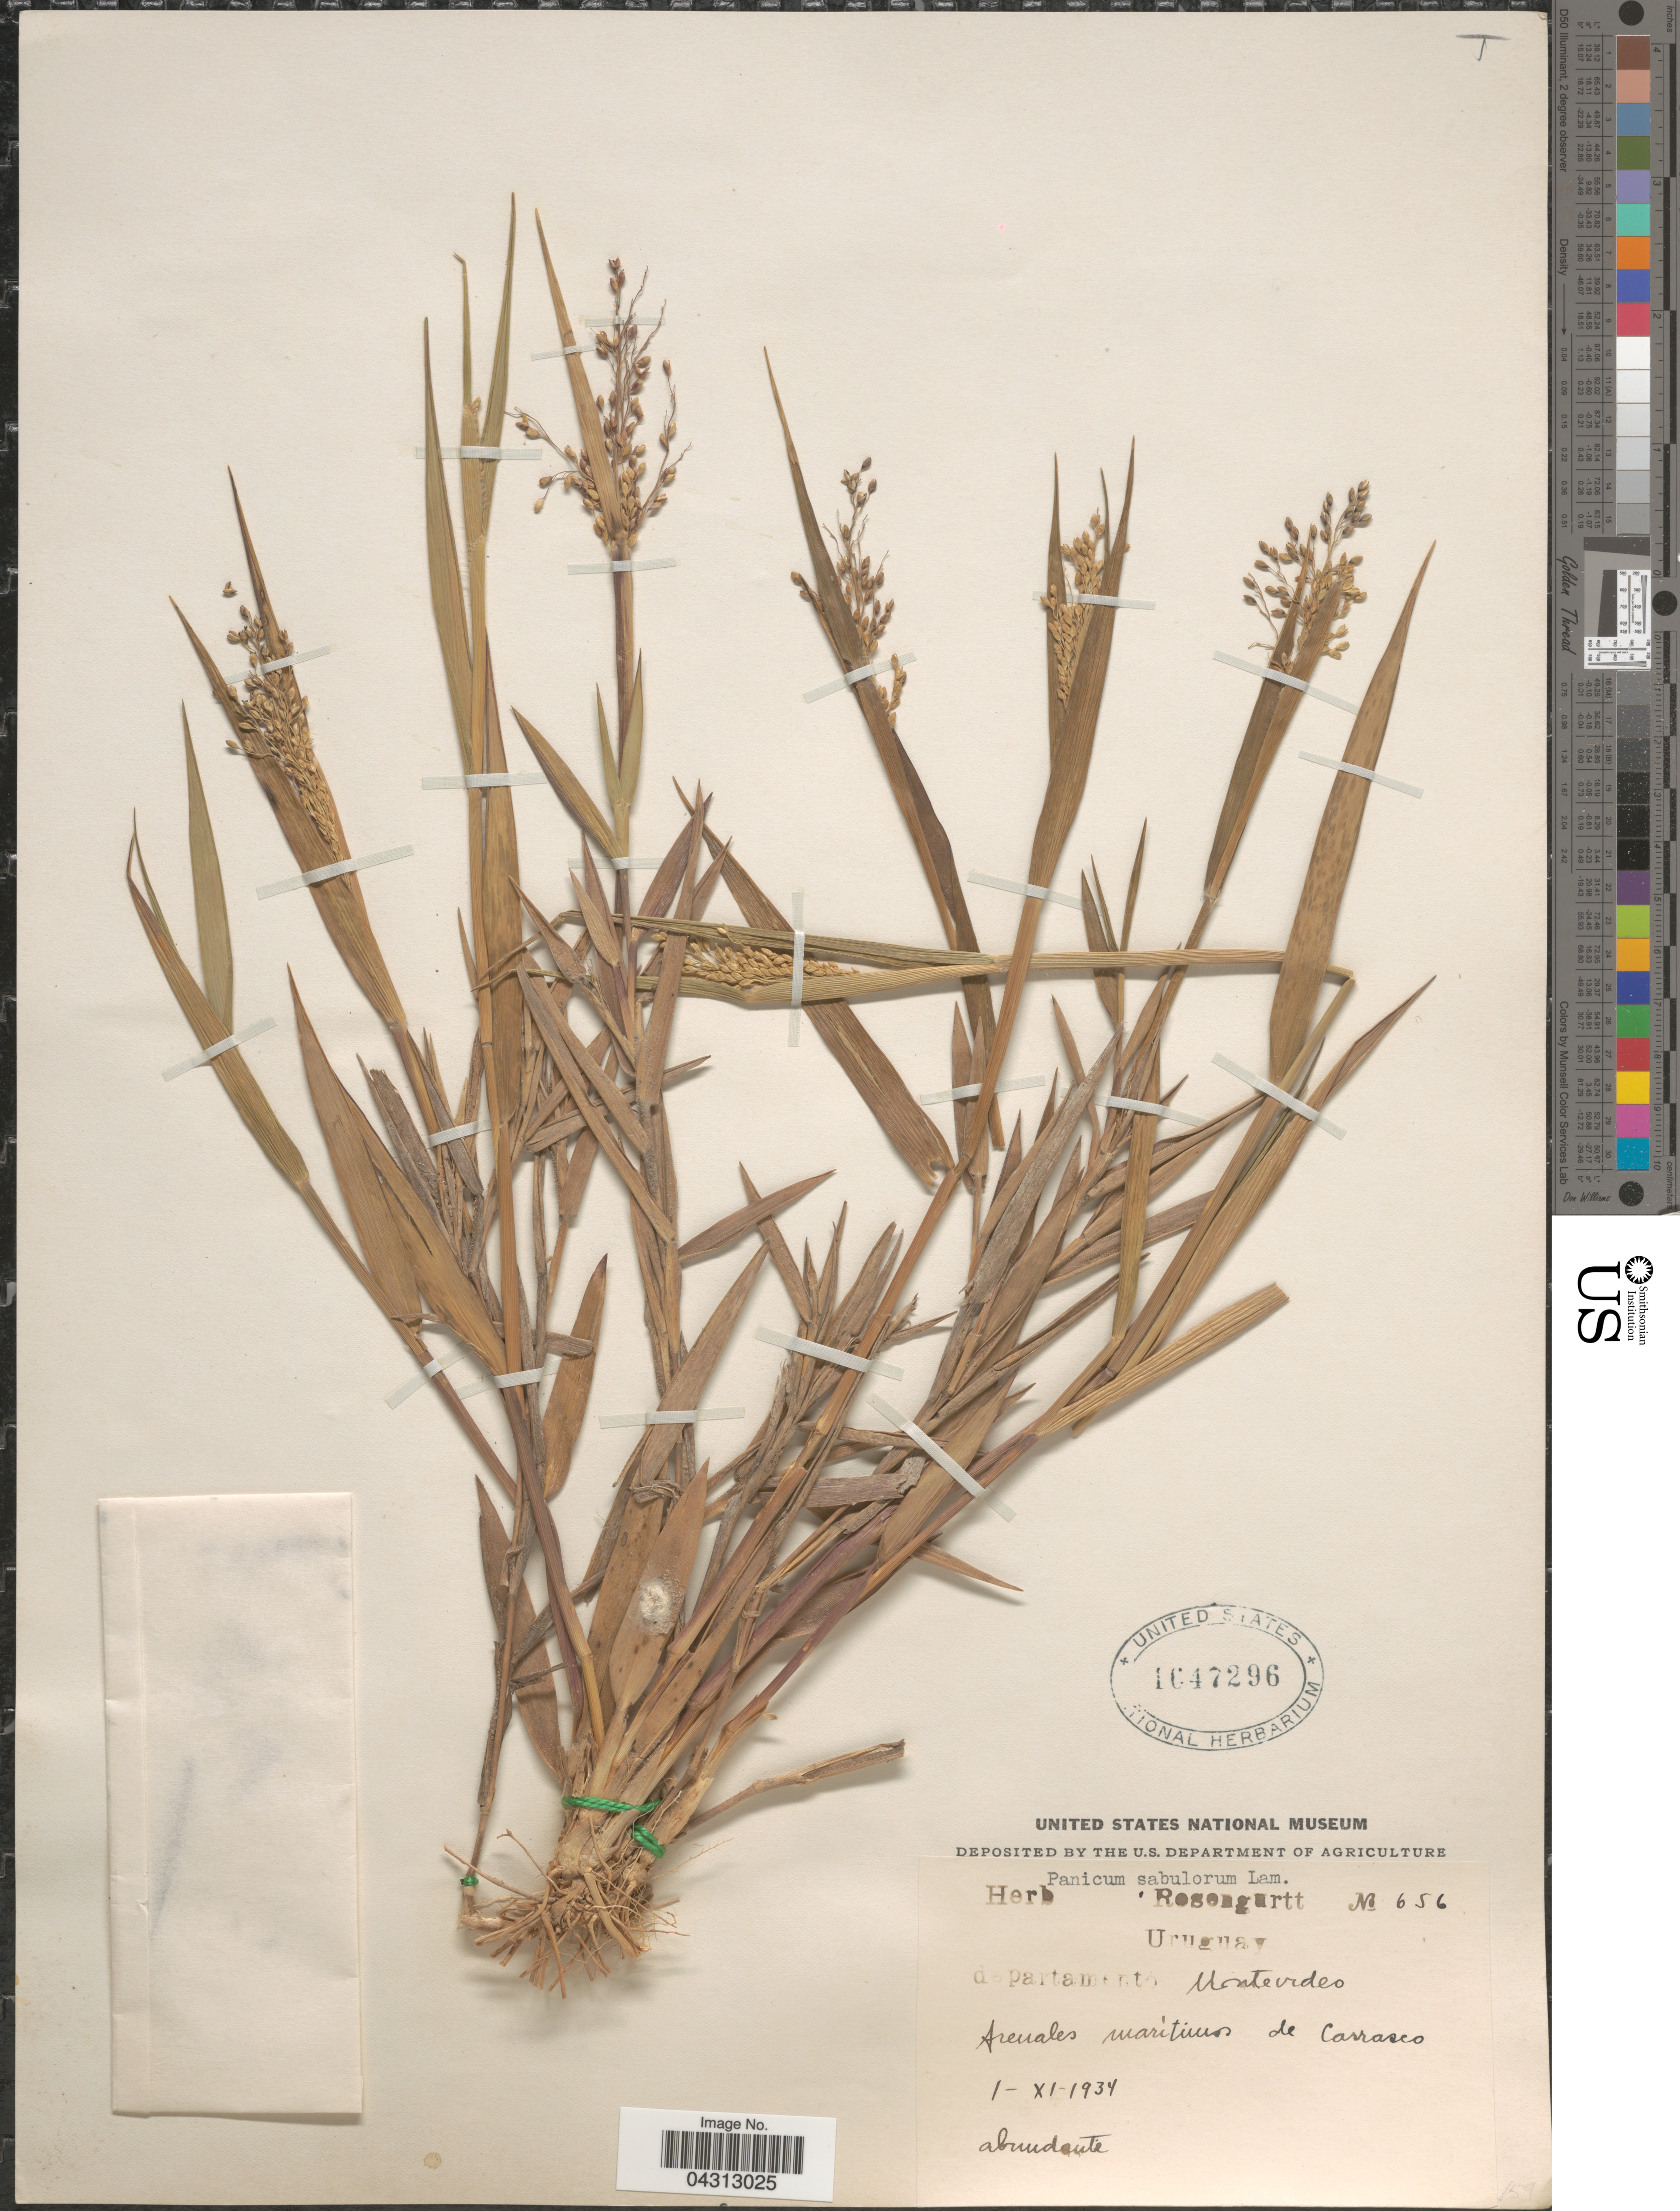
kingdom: Plantae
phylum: Tracheophyta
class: Liliopsida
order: Poales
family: Poaceae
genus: Dichanthelium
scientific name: Dichanthelium sabulorum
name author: (Lam.) Gould & C.A. Clark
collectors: ex herb. Rosengurtt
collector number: B656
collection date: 1934-11-01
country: Uruguay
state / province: Montevideo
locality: Departamento Montevideo. Arenales marítimos de Carrasco.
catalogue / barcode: US 1647296